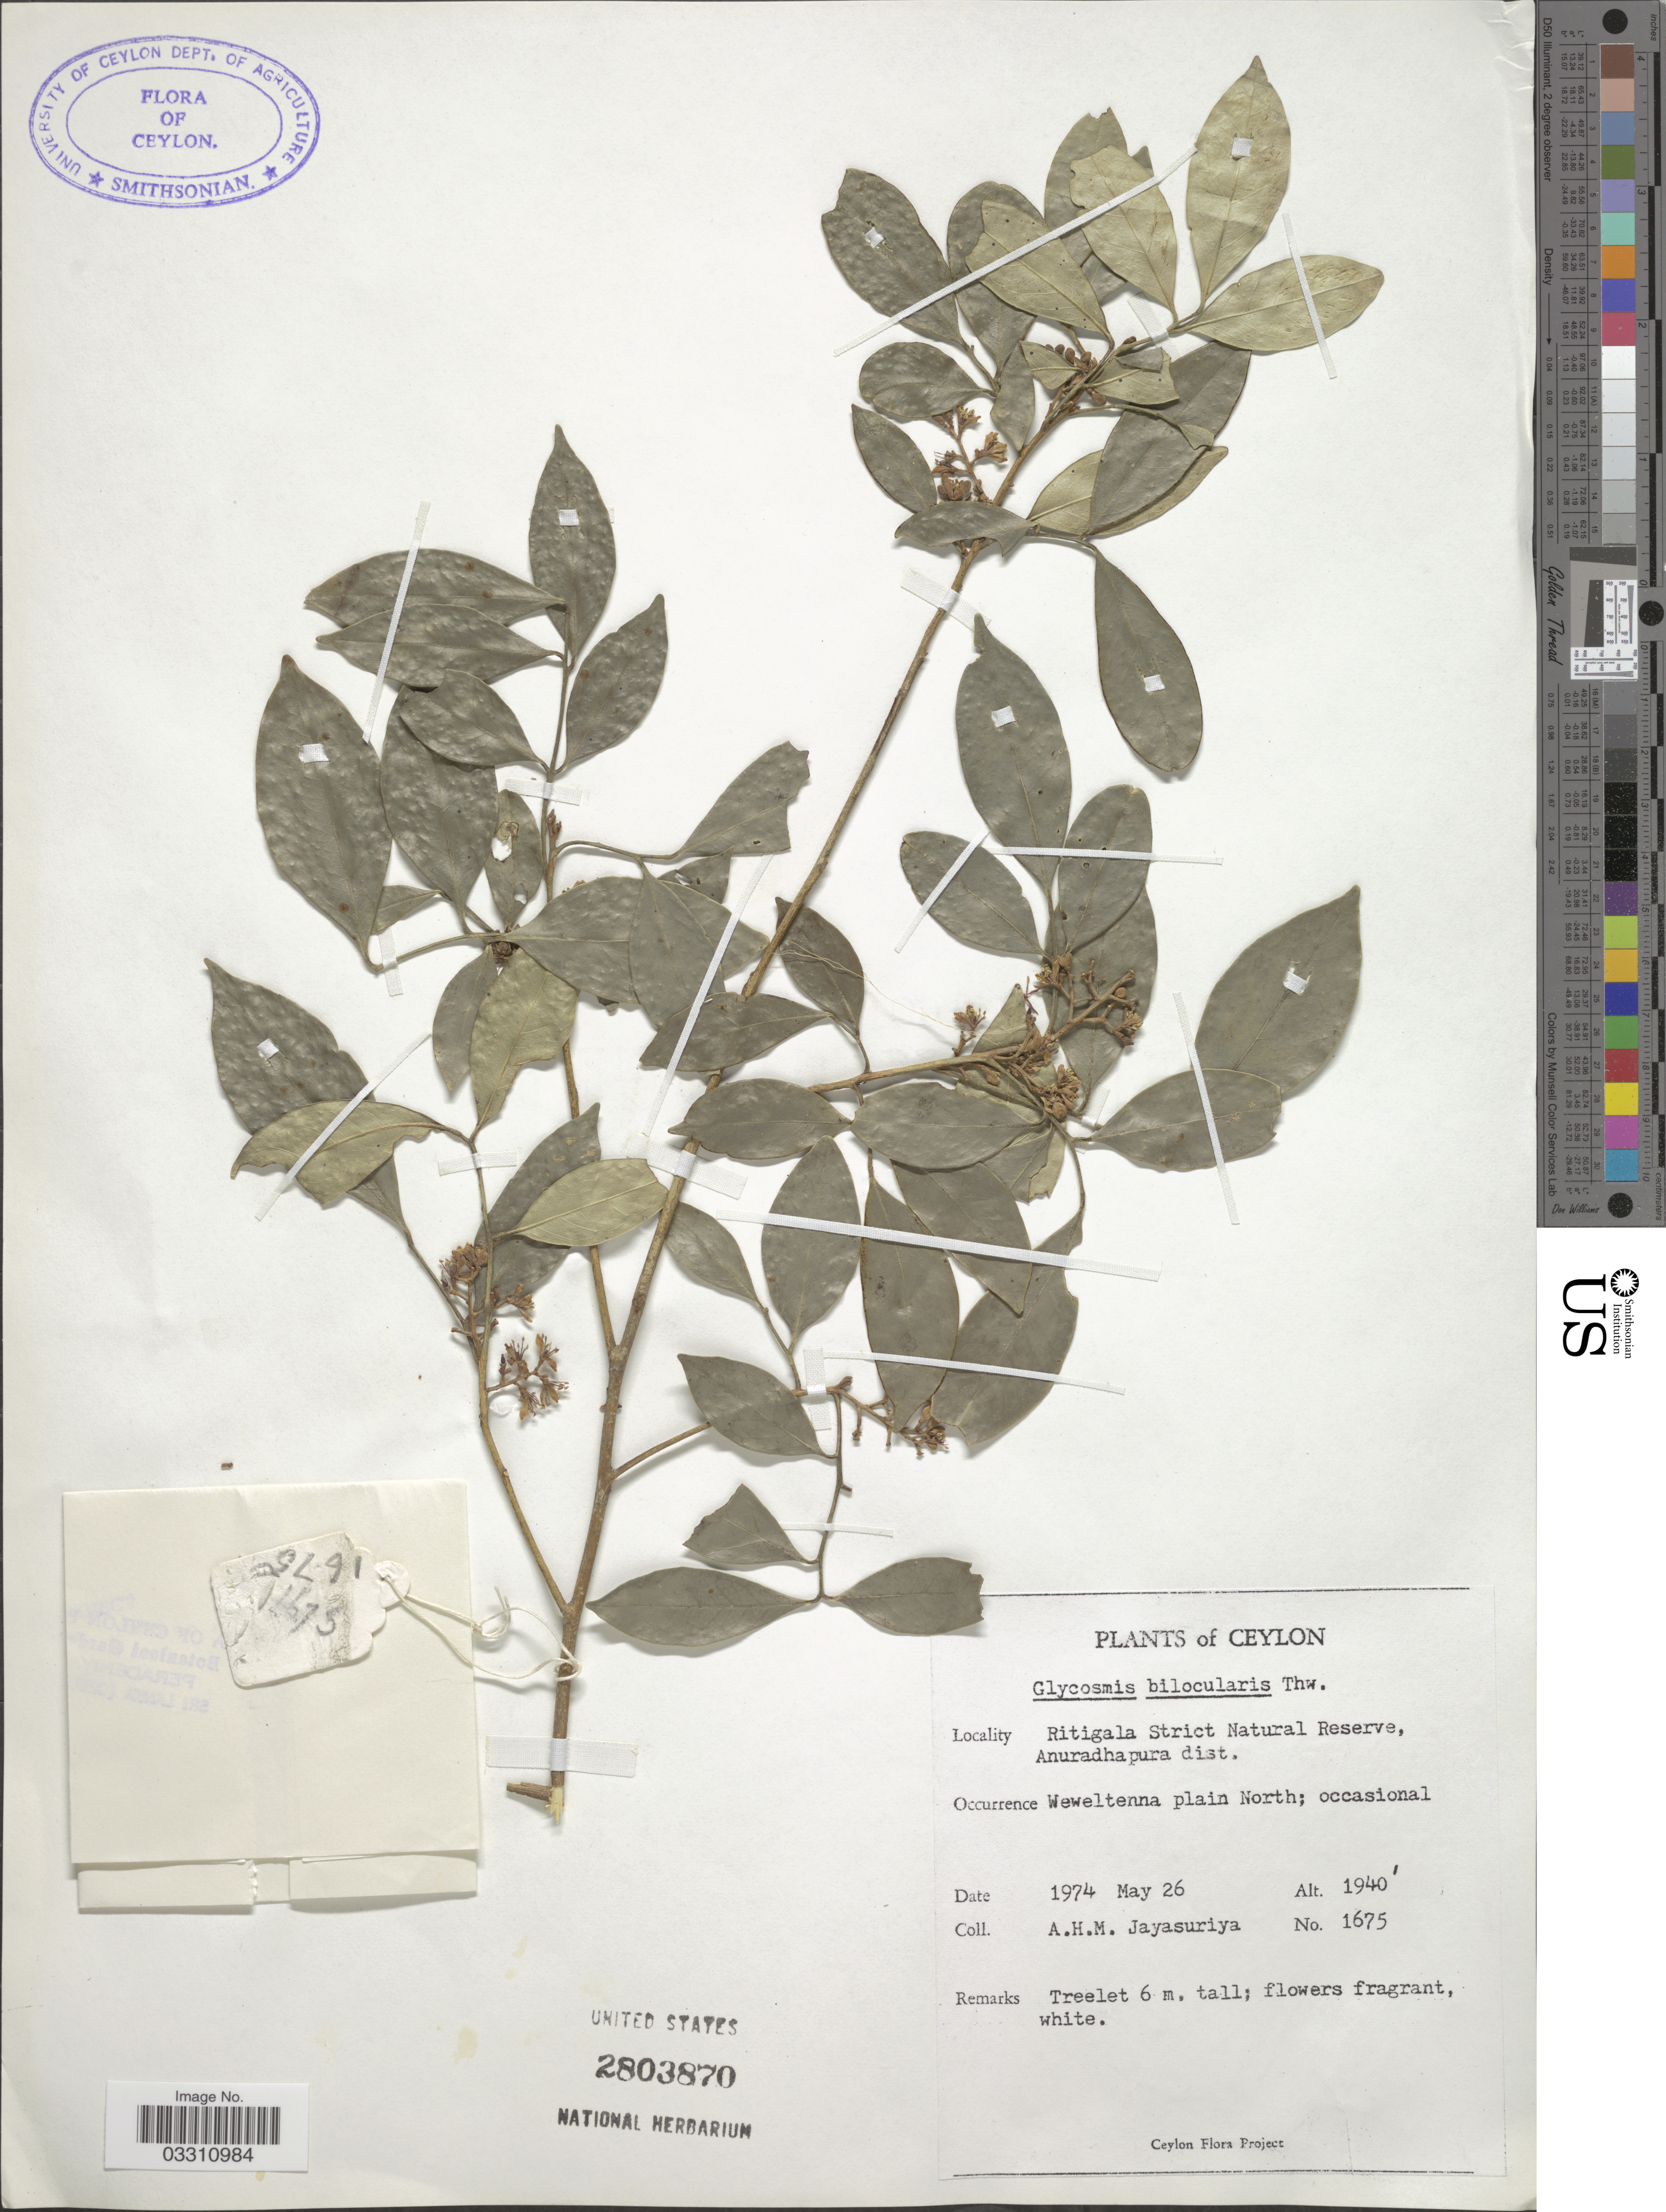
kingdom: Plantae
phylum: Tracheophyta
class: Magnoliopsida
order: Sapindales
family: Rutaceae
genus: Glycosmis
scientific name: Glycosmis angustifolia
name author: Lindl. ex Wight & Arn.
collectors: A. H. Jayasuriya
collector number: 1675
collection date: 1974-05-26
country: Sri Lanka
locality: Ceylon, Ritigala Strict Natural Reserve, Anuradhapura dist., Weweltenna plain North.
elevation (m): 591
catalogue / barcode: US 2803870